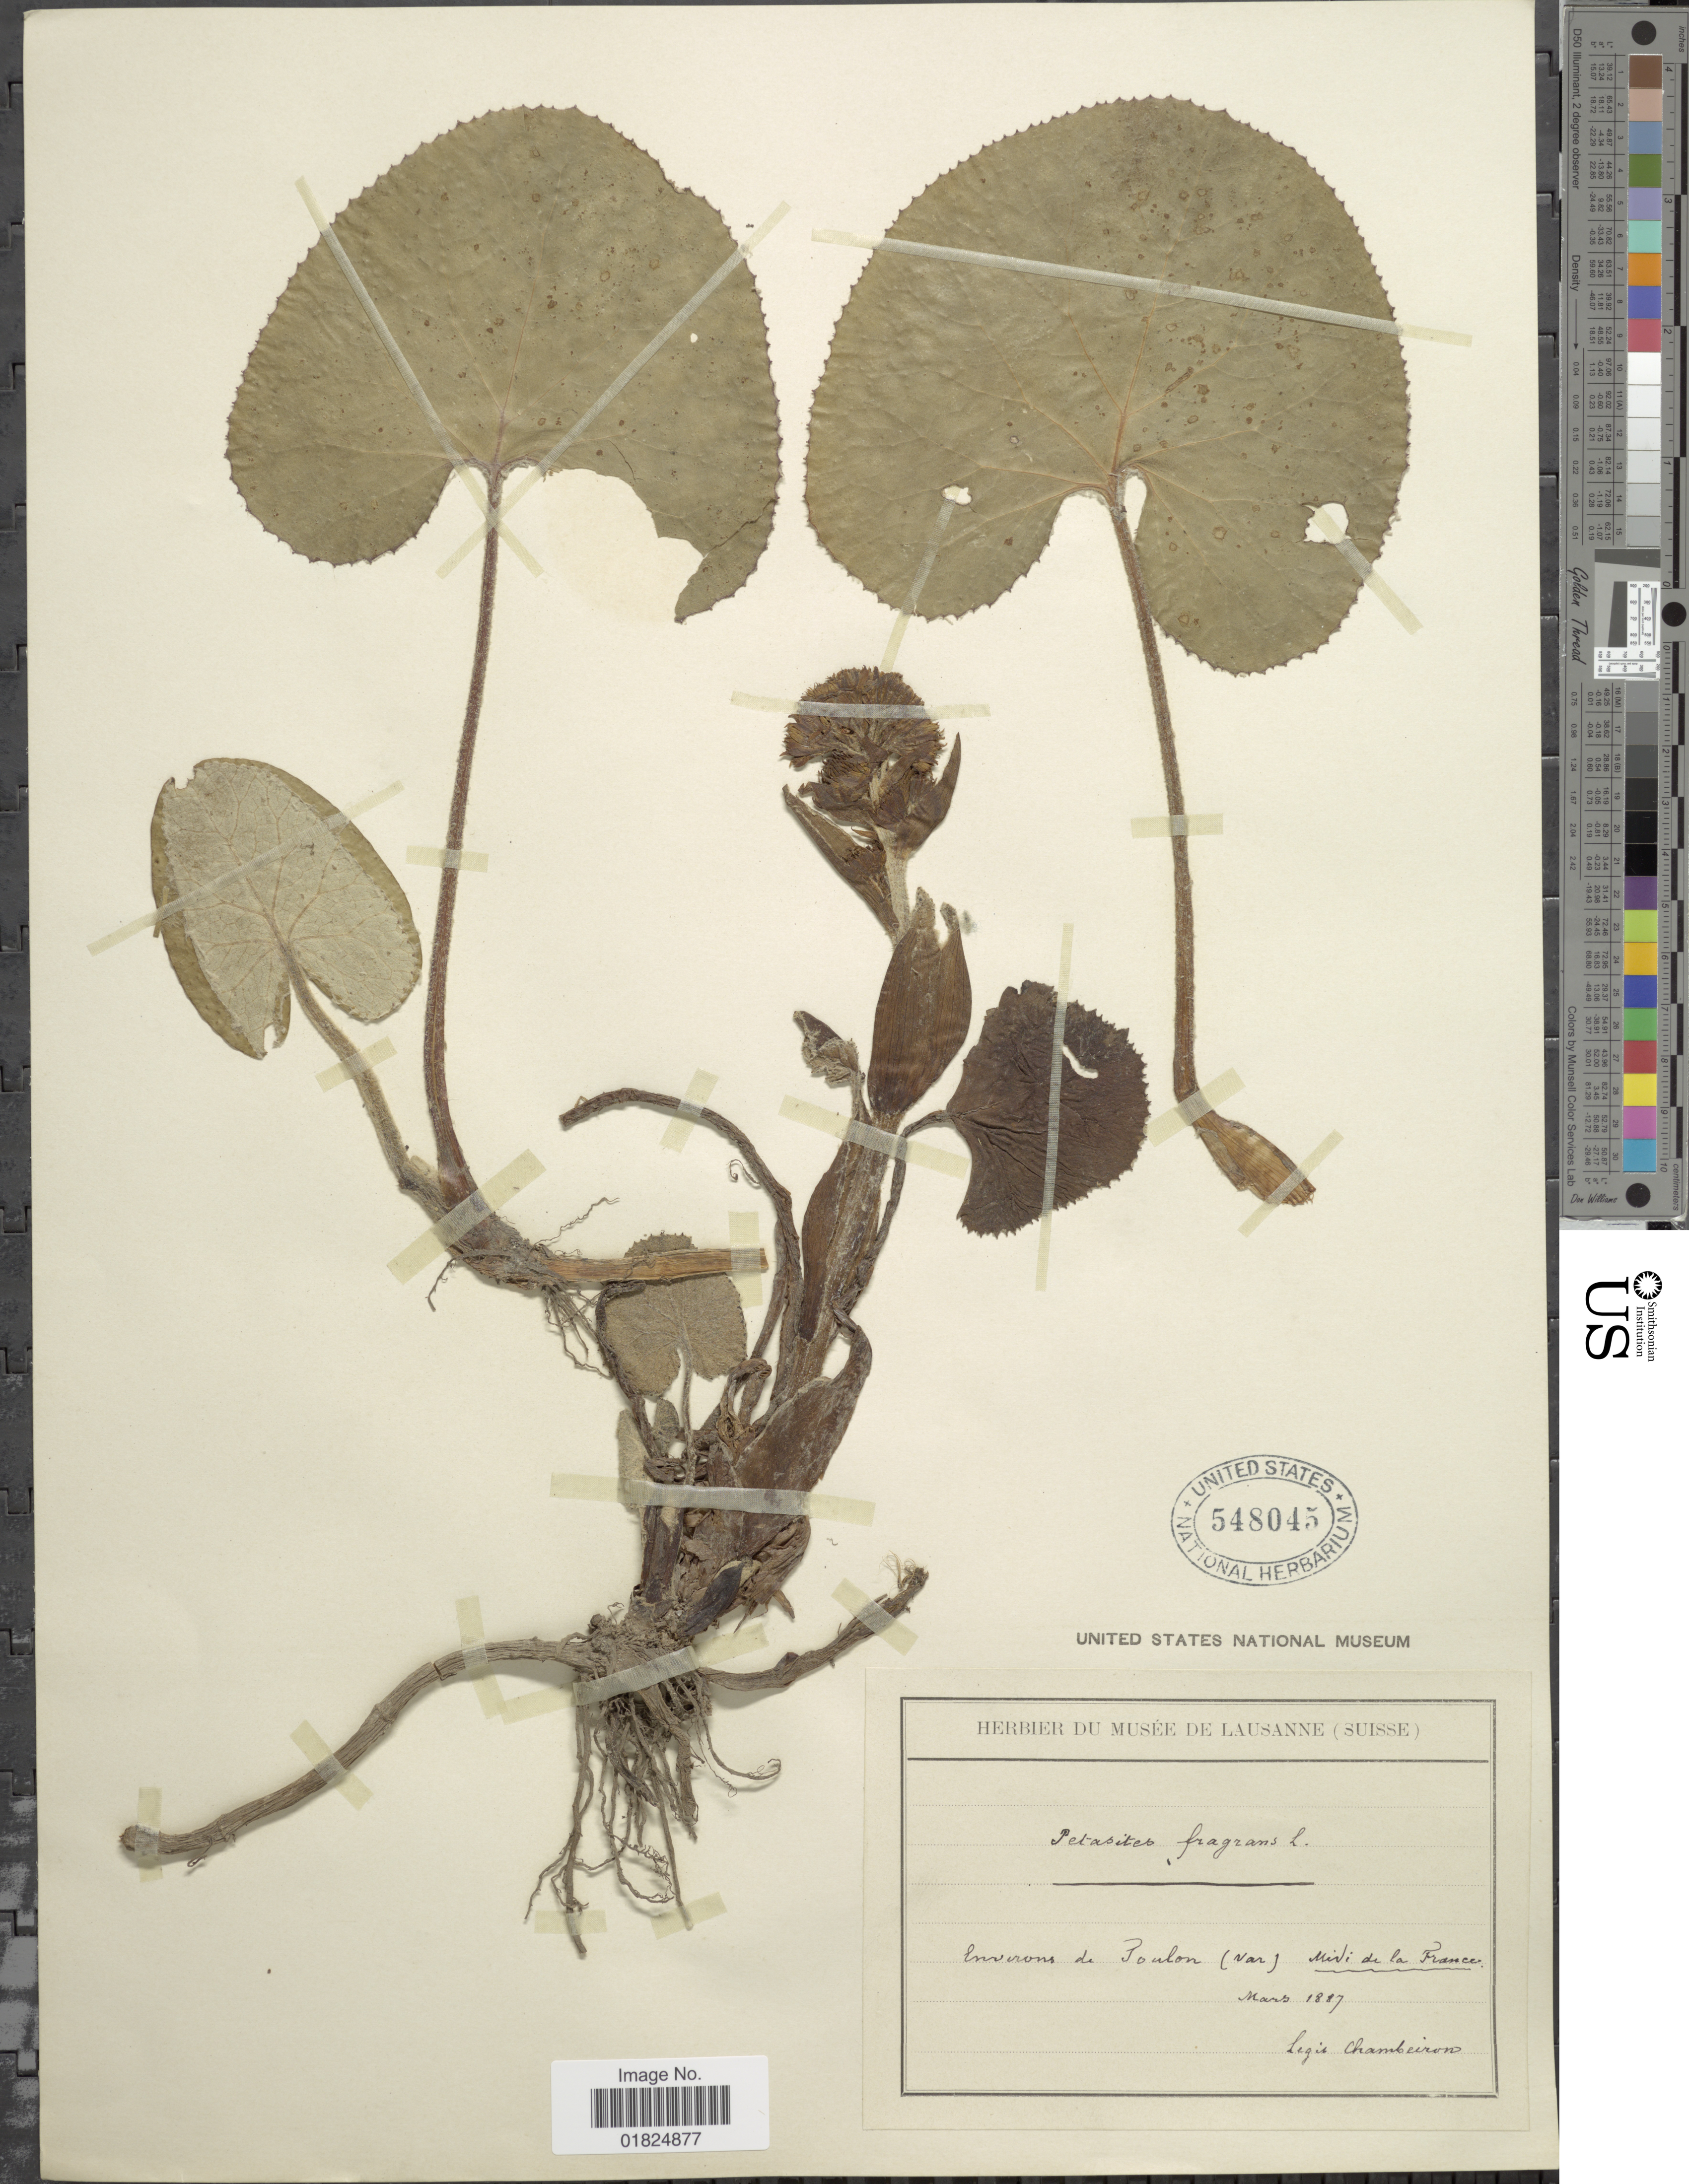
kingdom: Plantae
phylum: Tracheophyta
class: Magnoliopsida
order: Asterales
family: Asteraceae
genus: Petasites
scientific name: Petasites pyrenaicus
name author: (L.) López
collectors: Chambeiron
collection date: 1887-03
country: France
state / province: Provence-Alpes-Côte d'Azur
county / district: Var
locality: Environs de Poulon (Var) Midi de la France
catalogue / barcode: US 548045